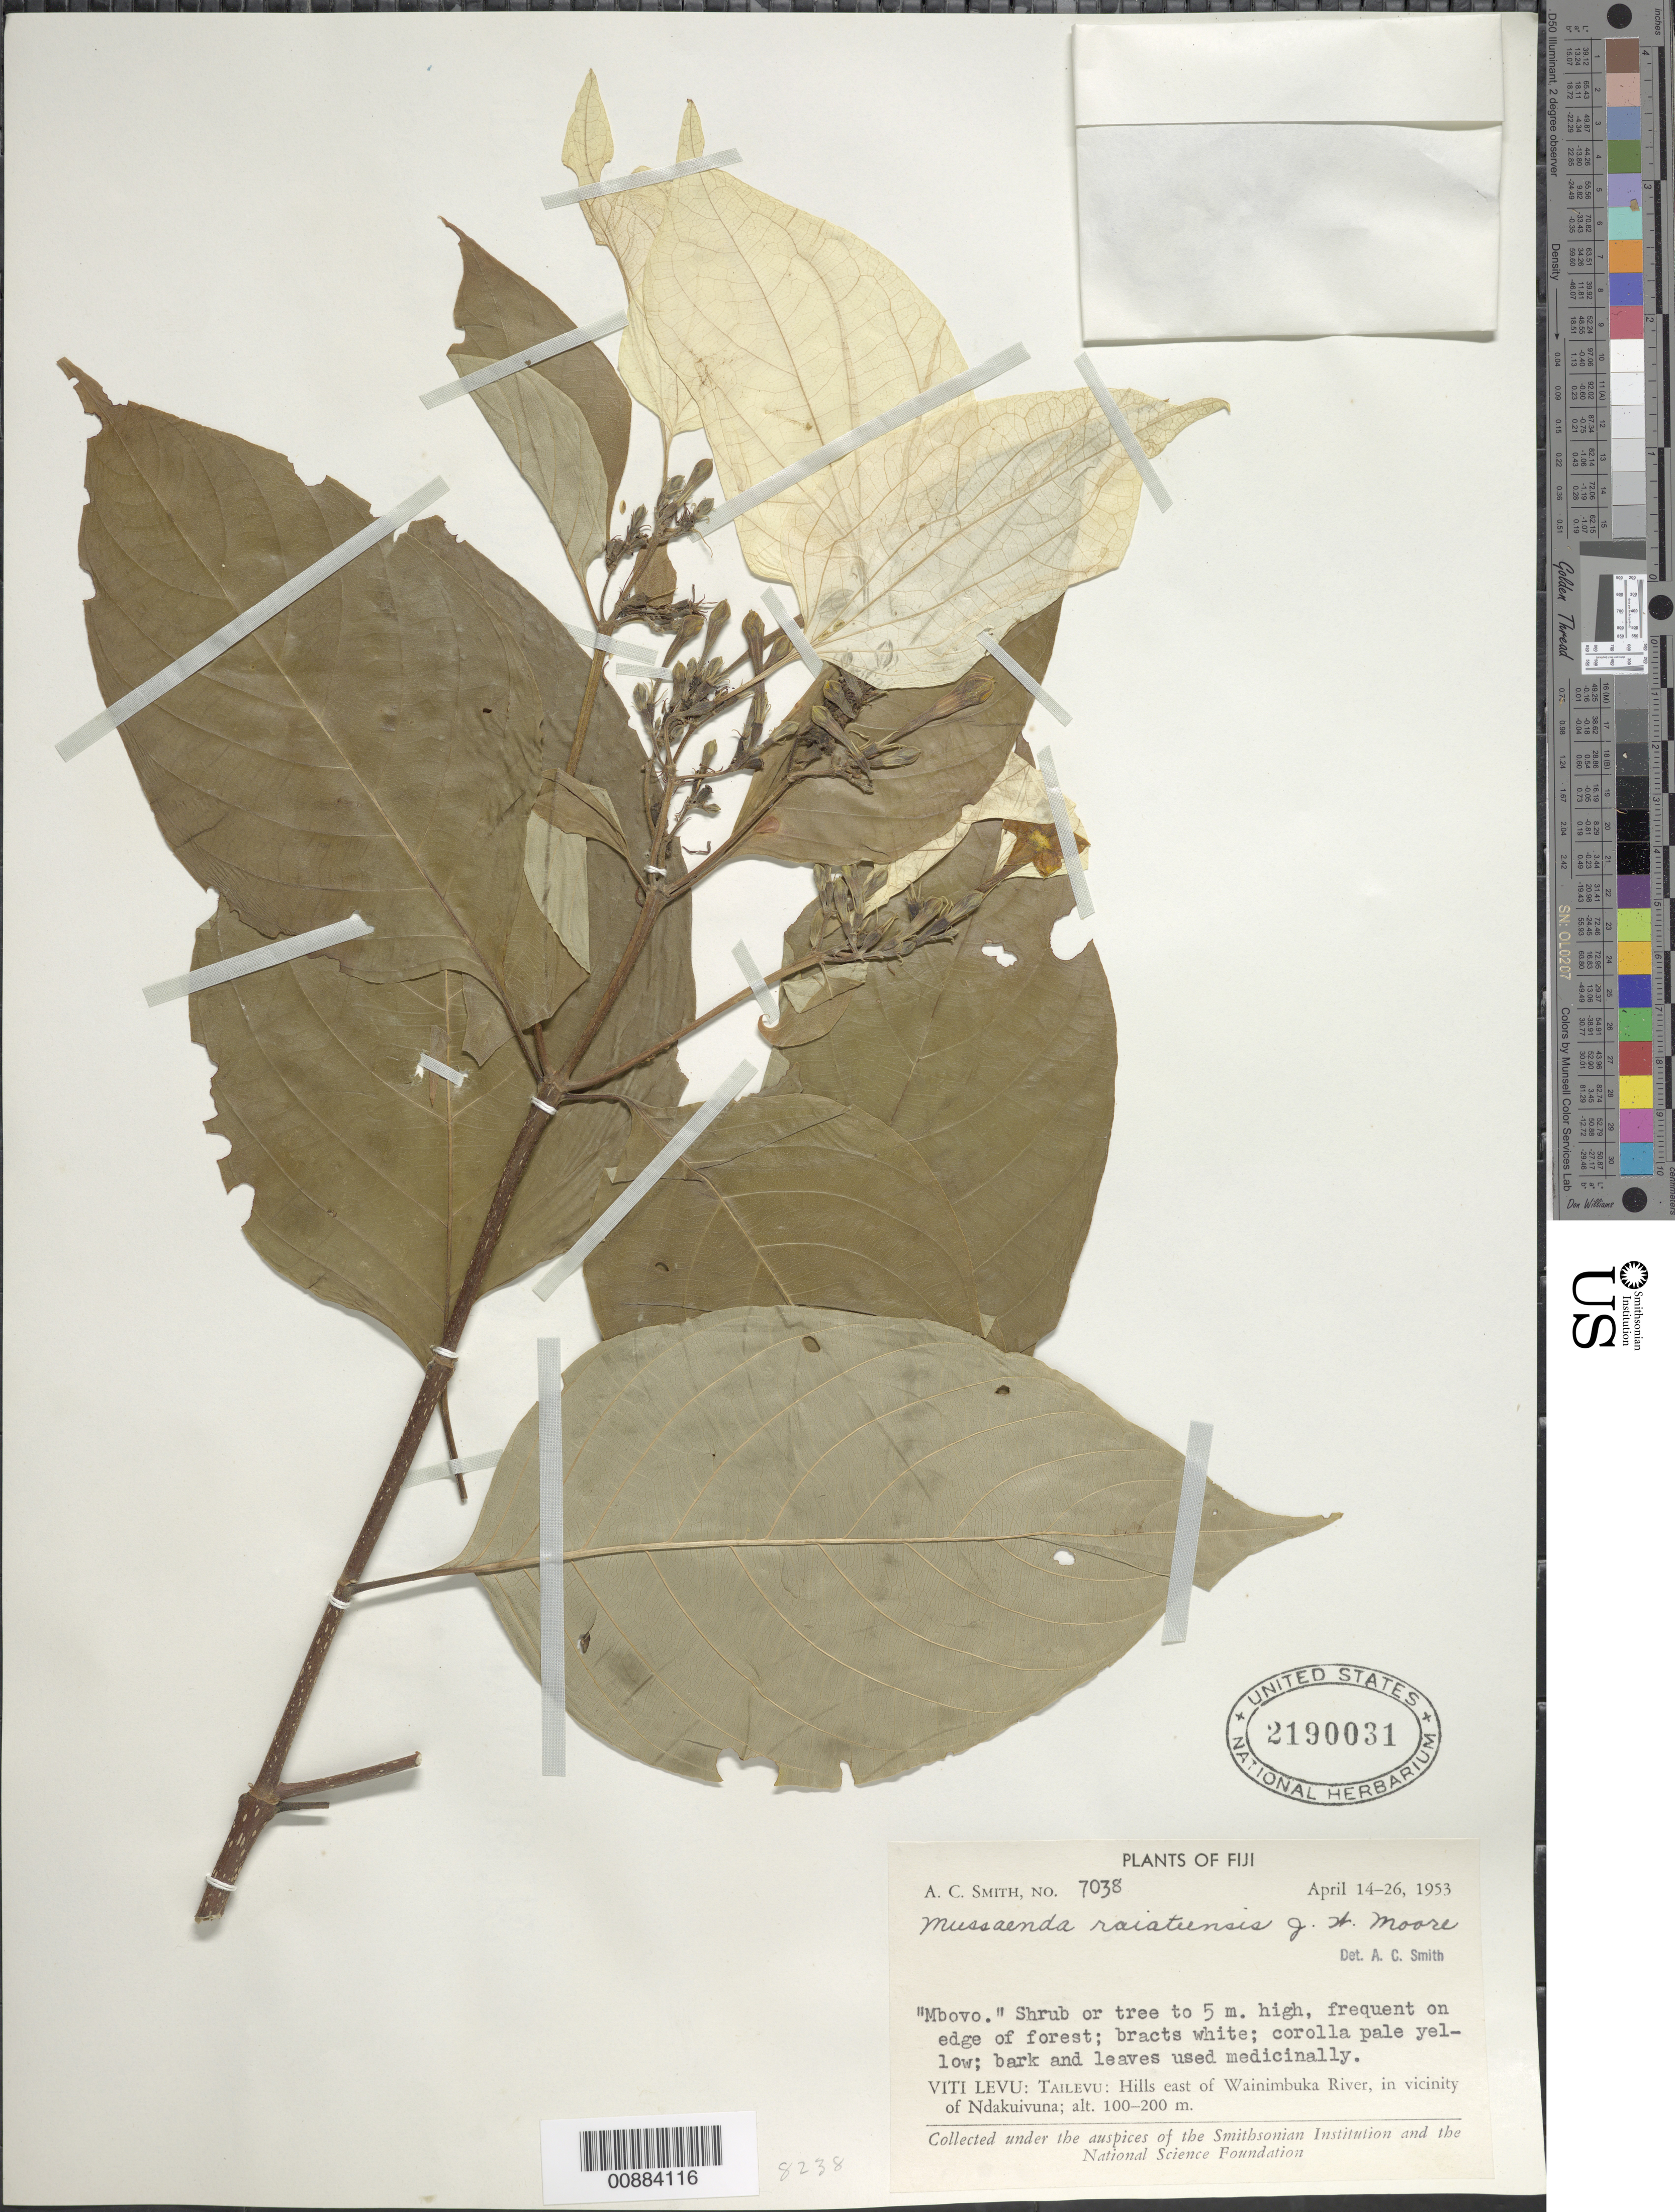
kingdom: Plantae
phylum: Tracheophyta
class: Magnoliopsida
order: Gentianales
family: Rubiaceae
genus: Mussaenda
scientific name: Mussaenda raiateensis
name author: J.W. Moore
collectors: C. A. Smith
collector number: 7038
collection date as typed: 14 Apr 1953 to 26 Apr 1953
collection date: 1953-04-14/1953-04-26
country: Fiji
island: Viti Levu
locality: Tailvevu, hills E of Wainimbuka River, in vicinity of Ndakuivuna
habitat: frequent on edge of forest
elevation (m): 100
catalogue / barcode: US 2190031